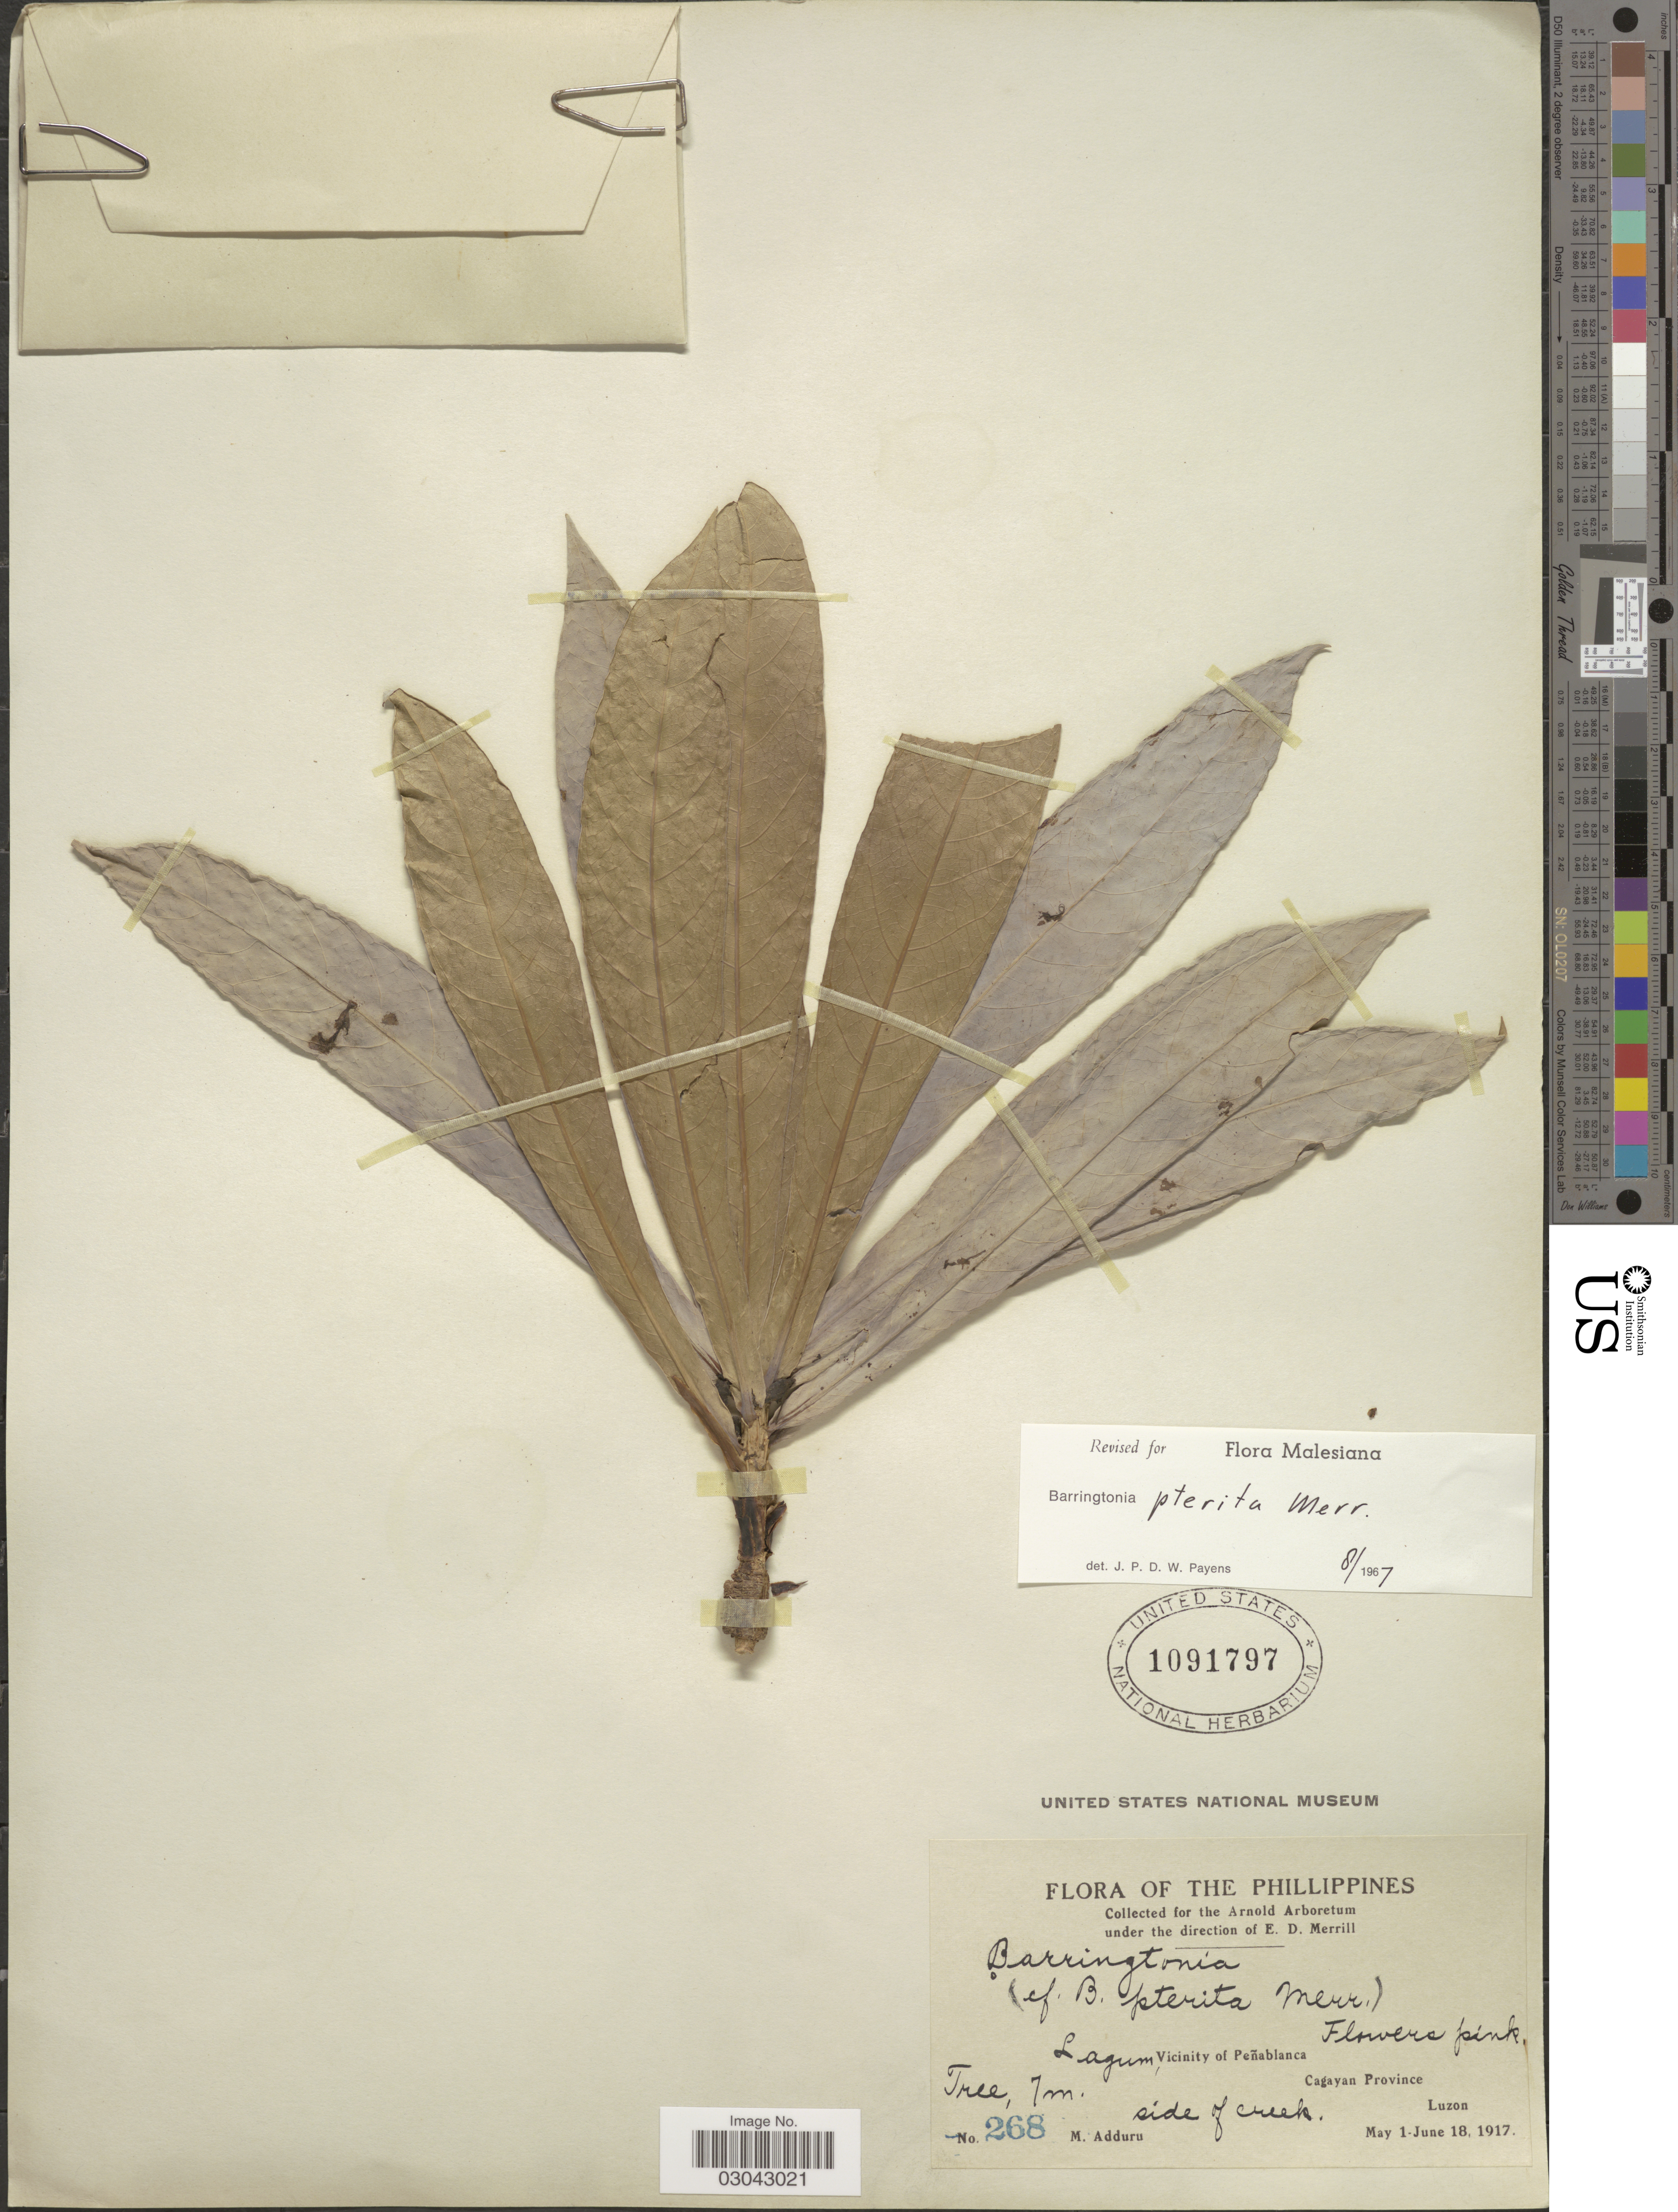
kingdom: Plantae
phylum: Tracheophyta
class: Magnoliopsida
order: Ericales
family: Lecythidaceae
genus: Barringtonia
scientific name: Barringtonia pterita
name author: Merr.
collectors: M. Adduru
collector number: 268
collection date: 1917-05-01/1917-06-18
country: Philippines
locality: Lagum, Vicinity of Peñablanca, Cagayan Province, Luzon.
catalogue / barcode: US 1091797